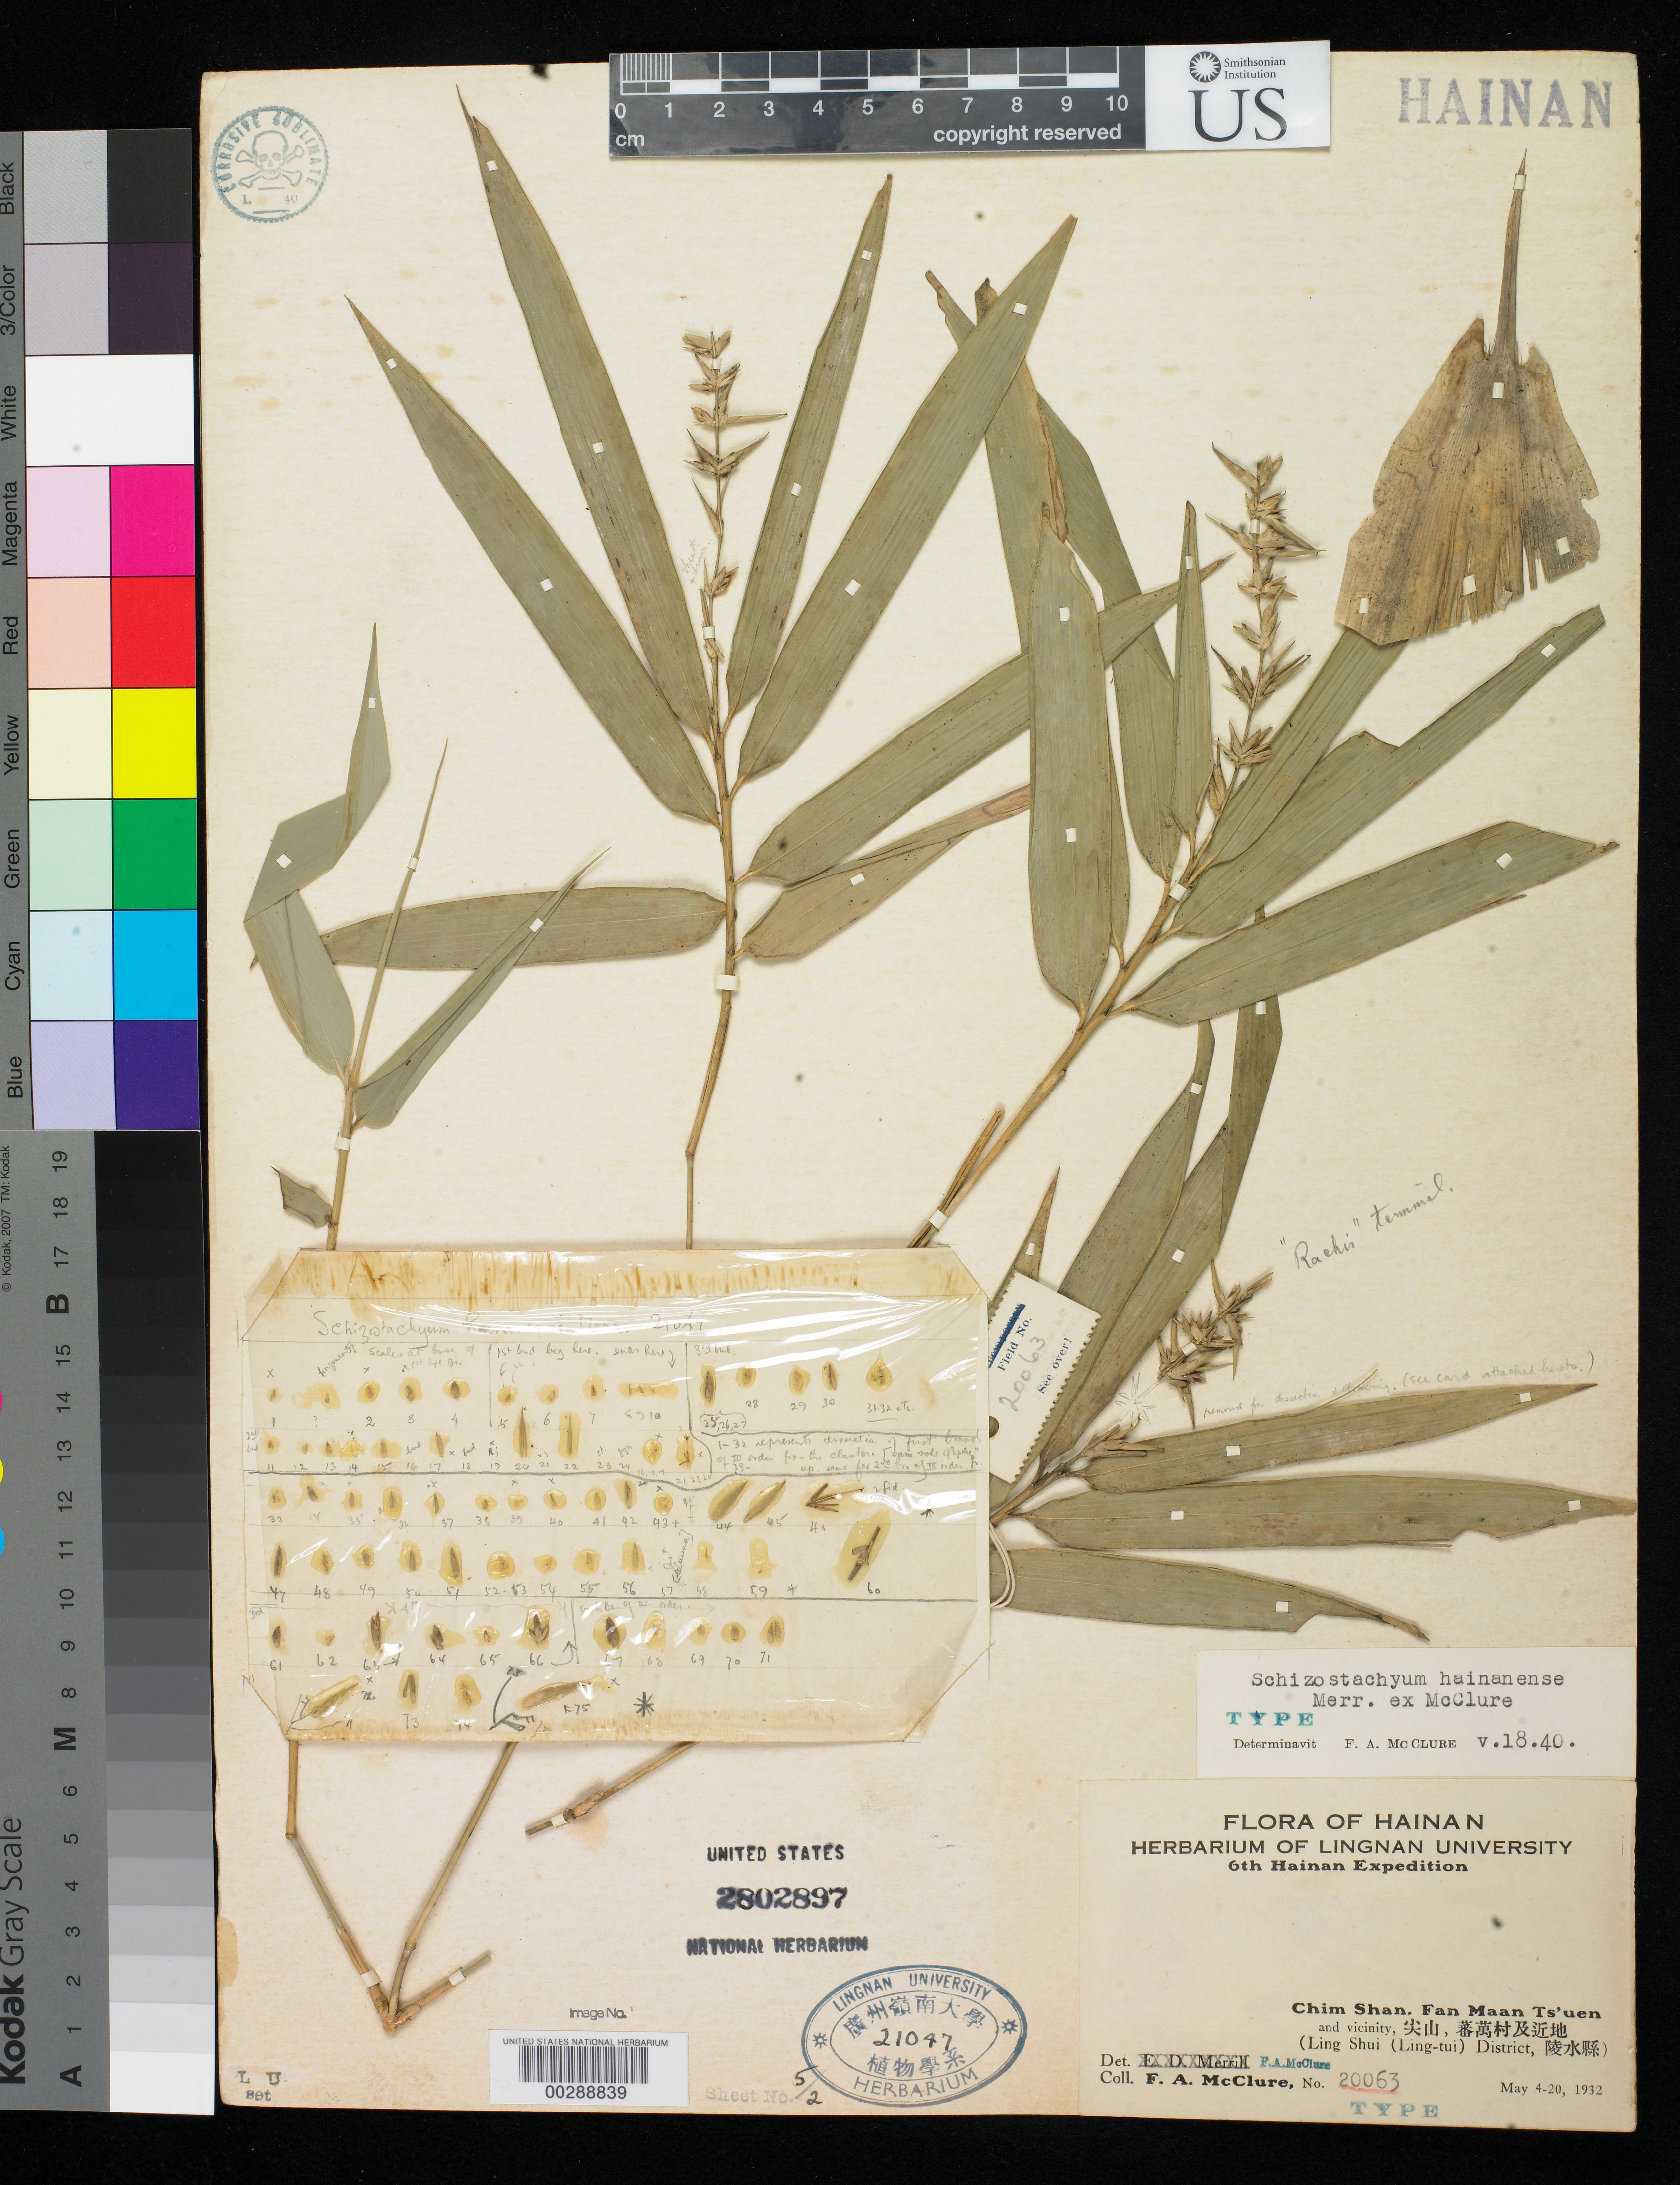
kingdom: Plantae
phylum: Tracheophyta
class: Liliopsida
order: Poales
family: Poaceae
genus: Schizostachyum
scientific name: Schizostachyum hainanense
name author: Merr. ex McClure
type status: Holotype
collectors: F. A. McClure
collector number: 20063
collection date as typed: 04 May 1932 to 20 May 1932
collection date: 1932-05-04/1932-05-20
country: China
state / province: Hainan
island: Hainan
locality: Ling Shui District, Chim Shan, Fan Maan Ts'uen and vicinity.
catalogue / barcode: US 2802897